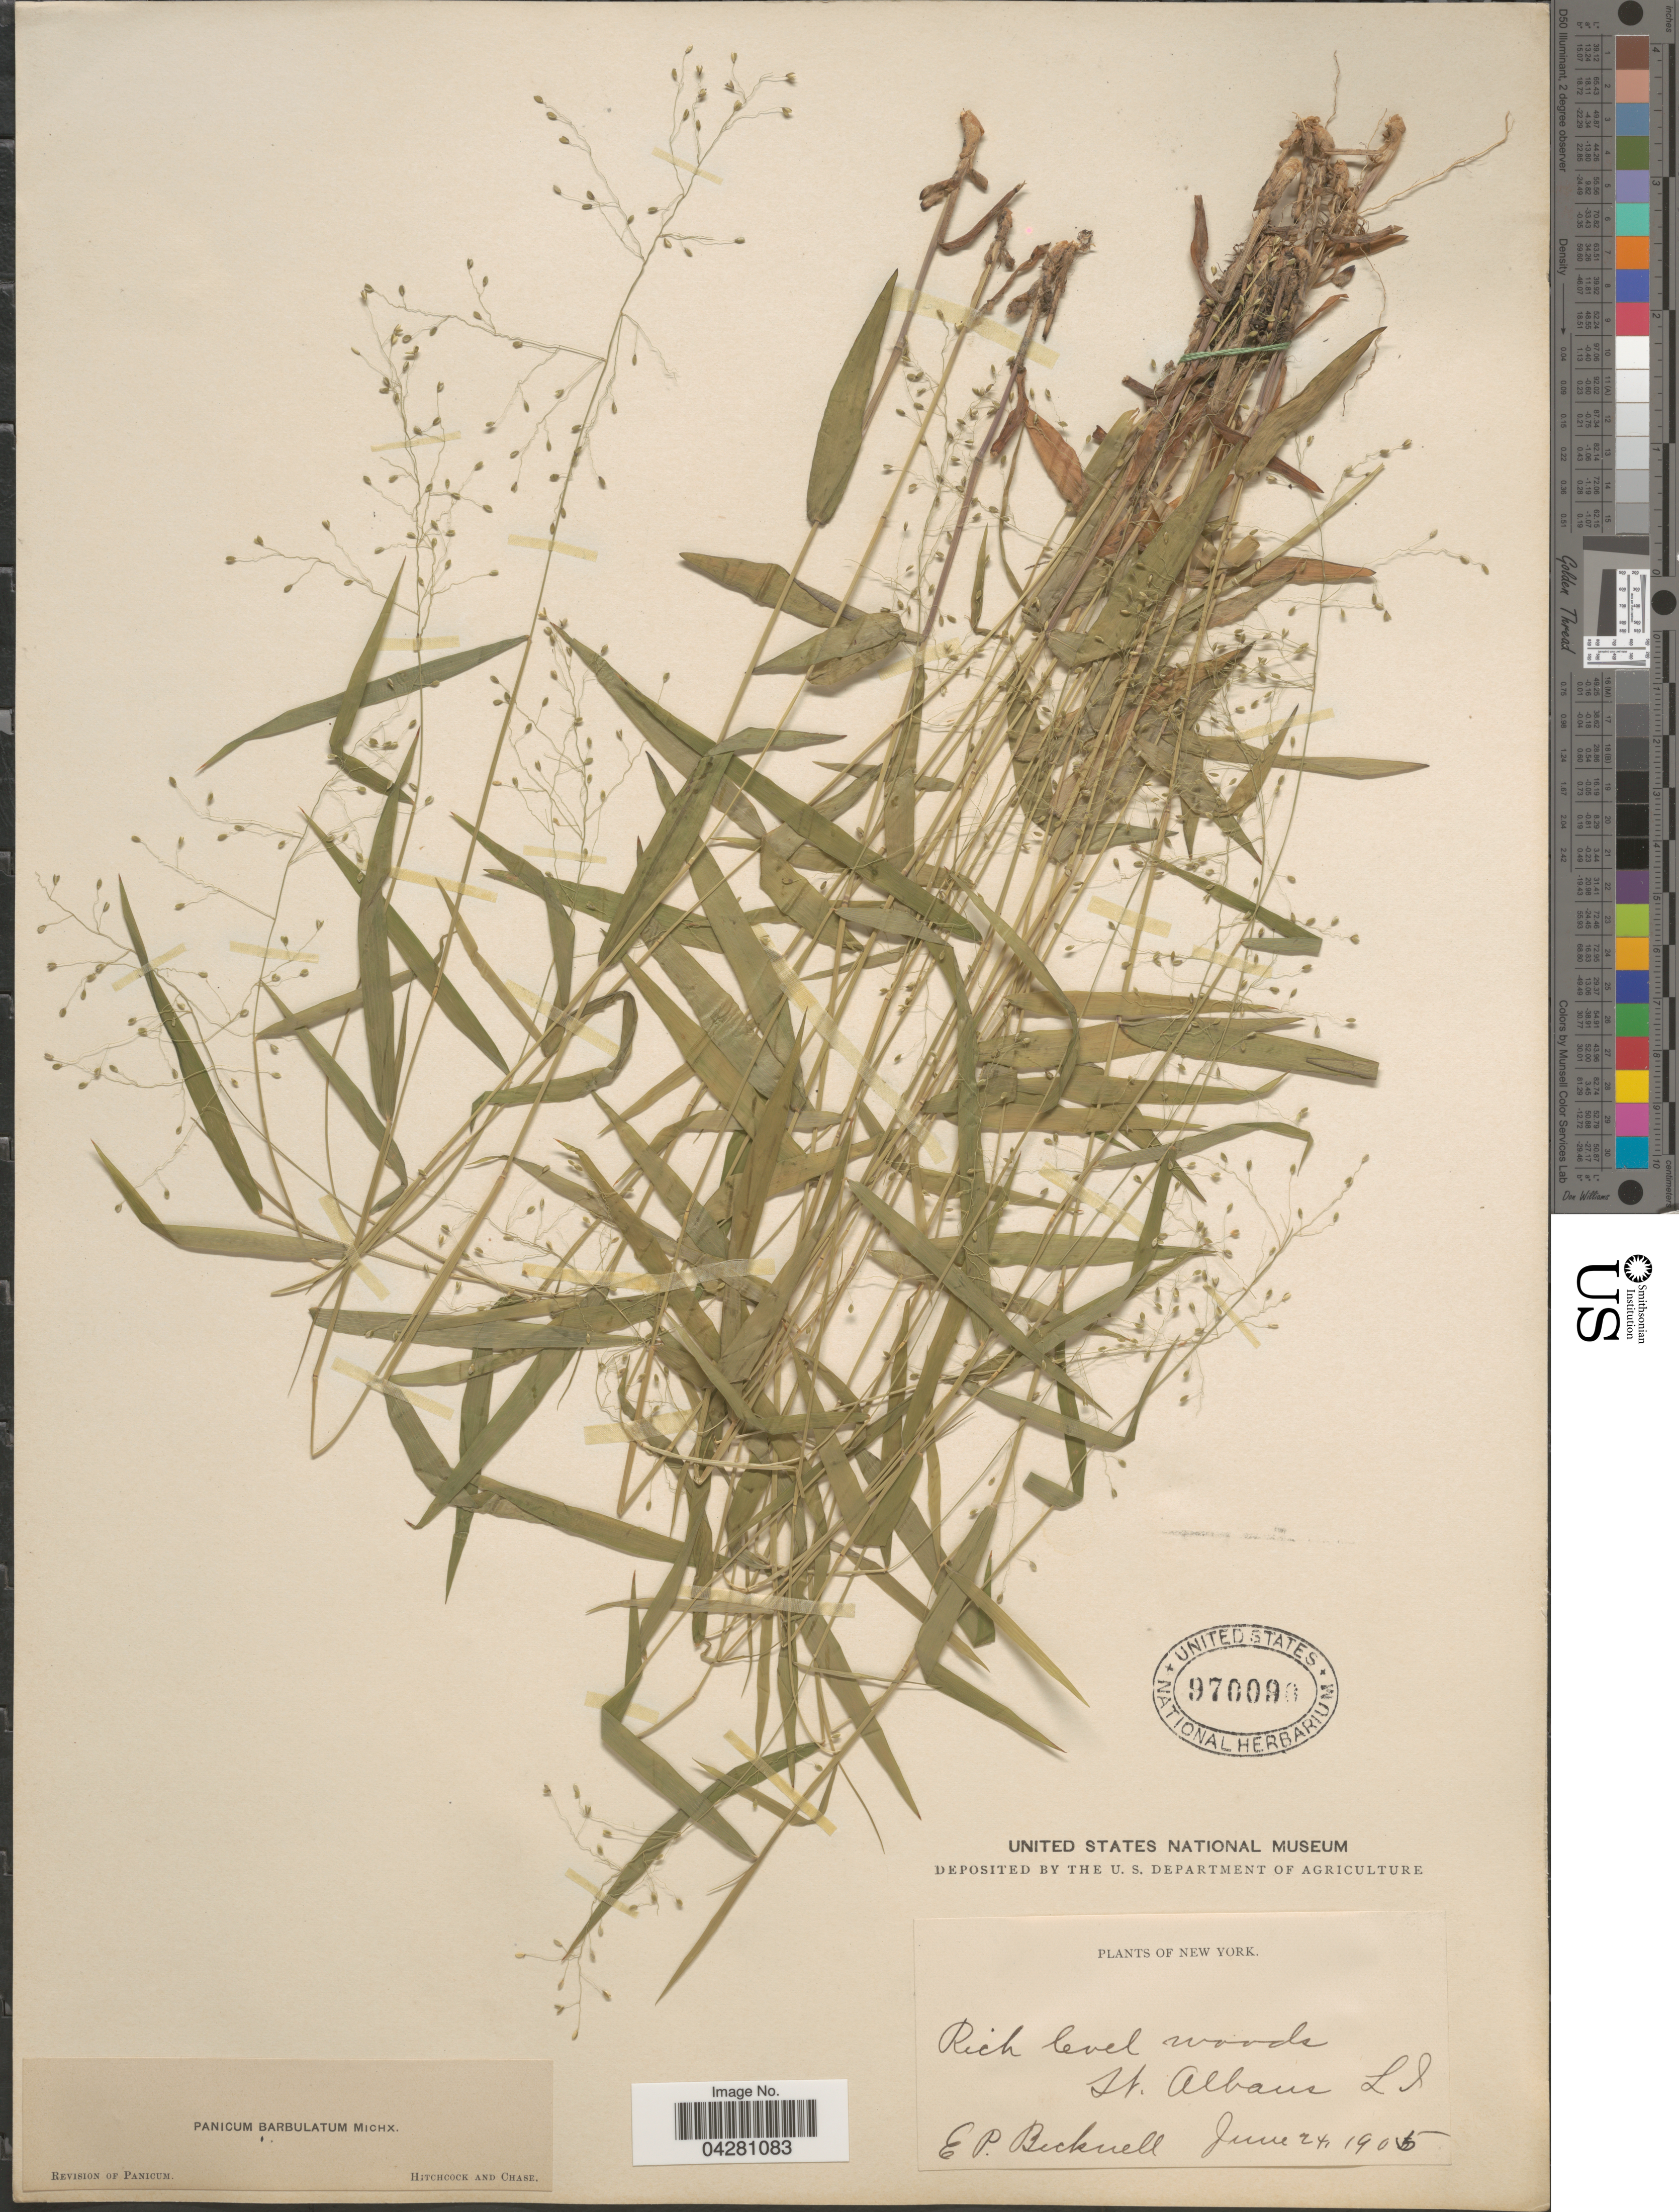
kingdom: Plantae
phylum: Tracheophyta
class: Liliopsida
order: Poales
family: Poaceae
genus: Dichanthelium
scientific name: Dichanthelium dichotomum var. dichotomum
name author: (L.) Gould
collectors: E. P. Bicknell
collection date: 1905-06-24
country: United States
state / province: New York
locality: Rich level woods. St. Albans LI.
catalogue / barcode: US 970090